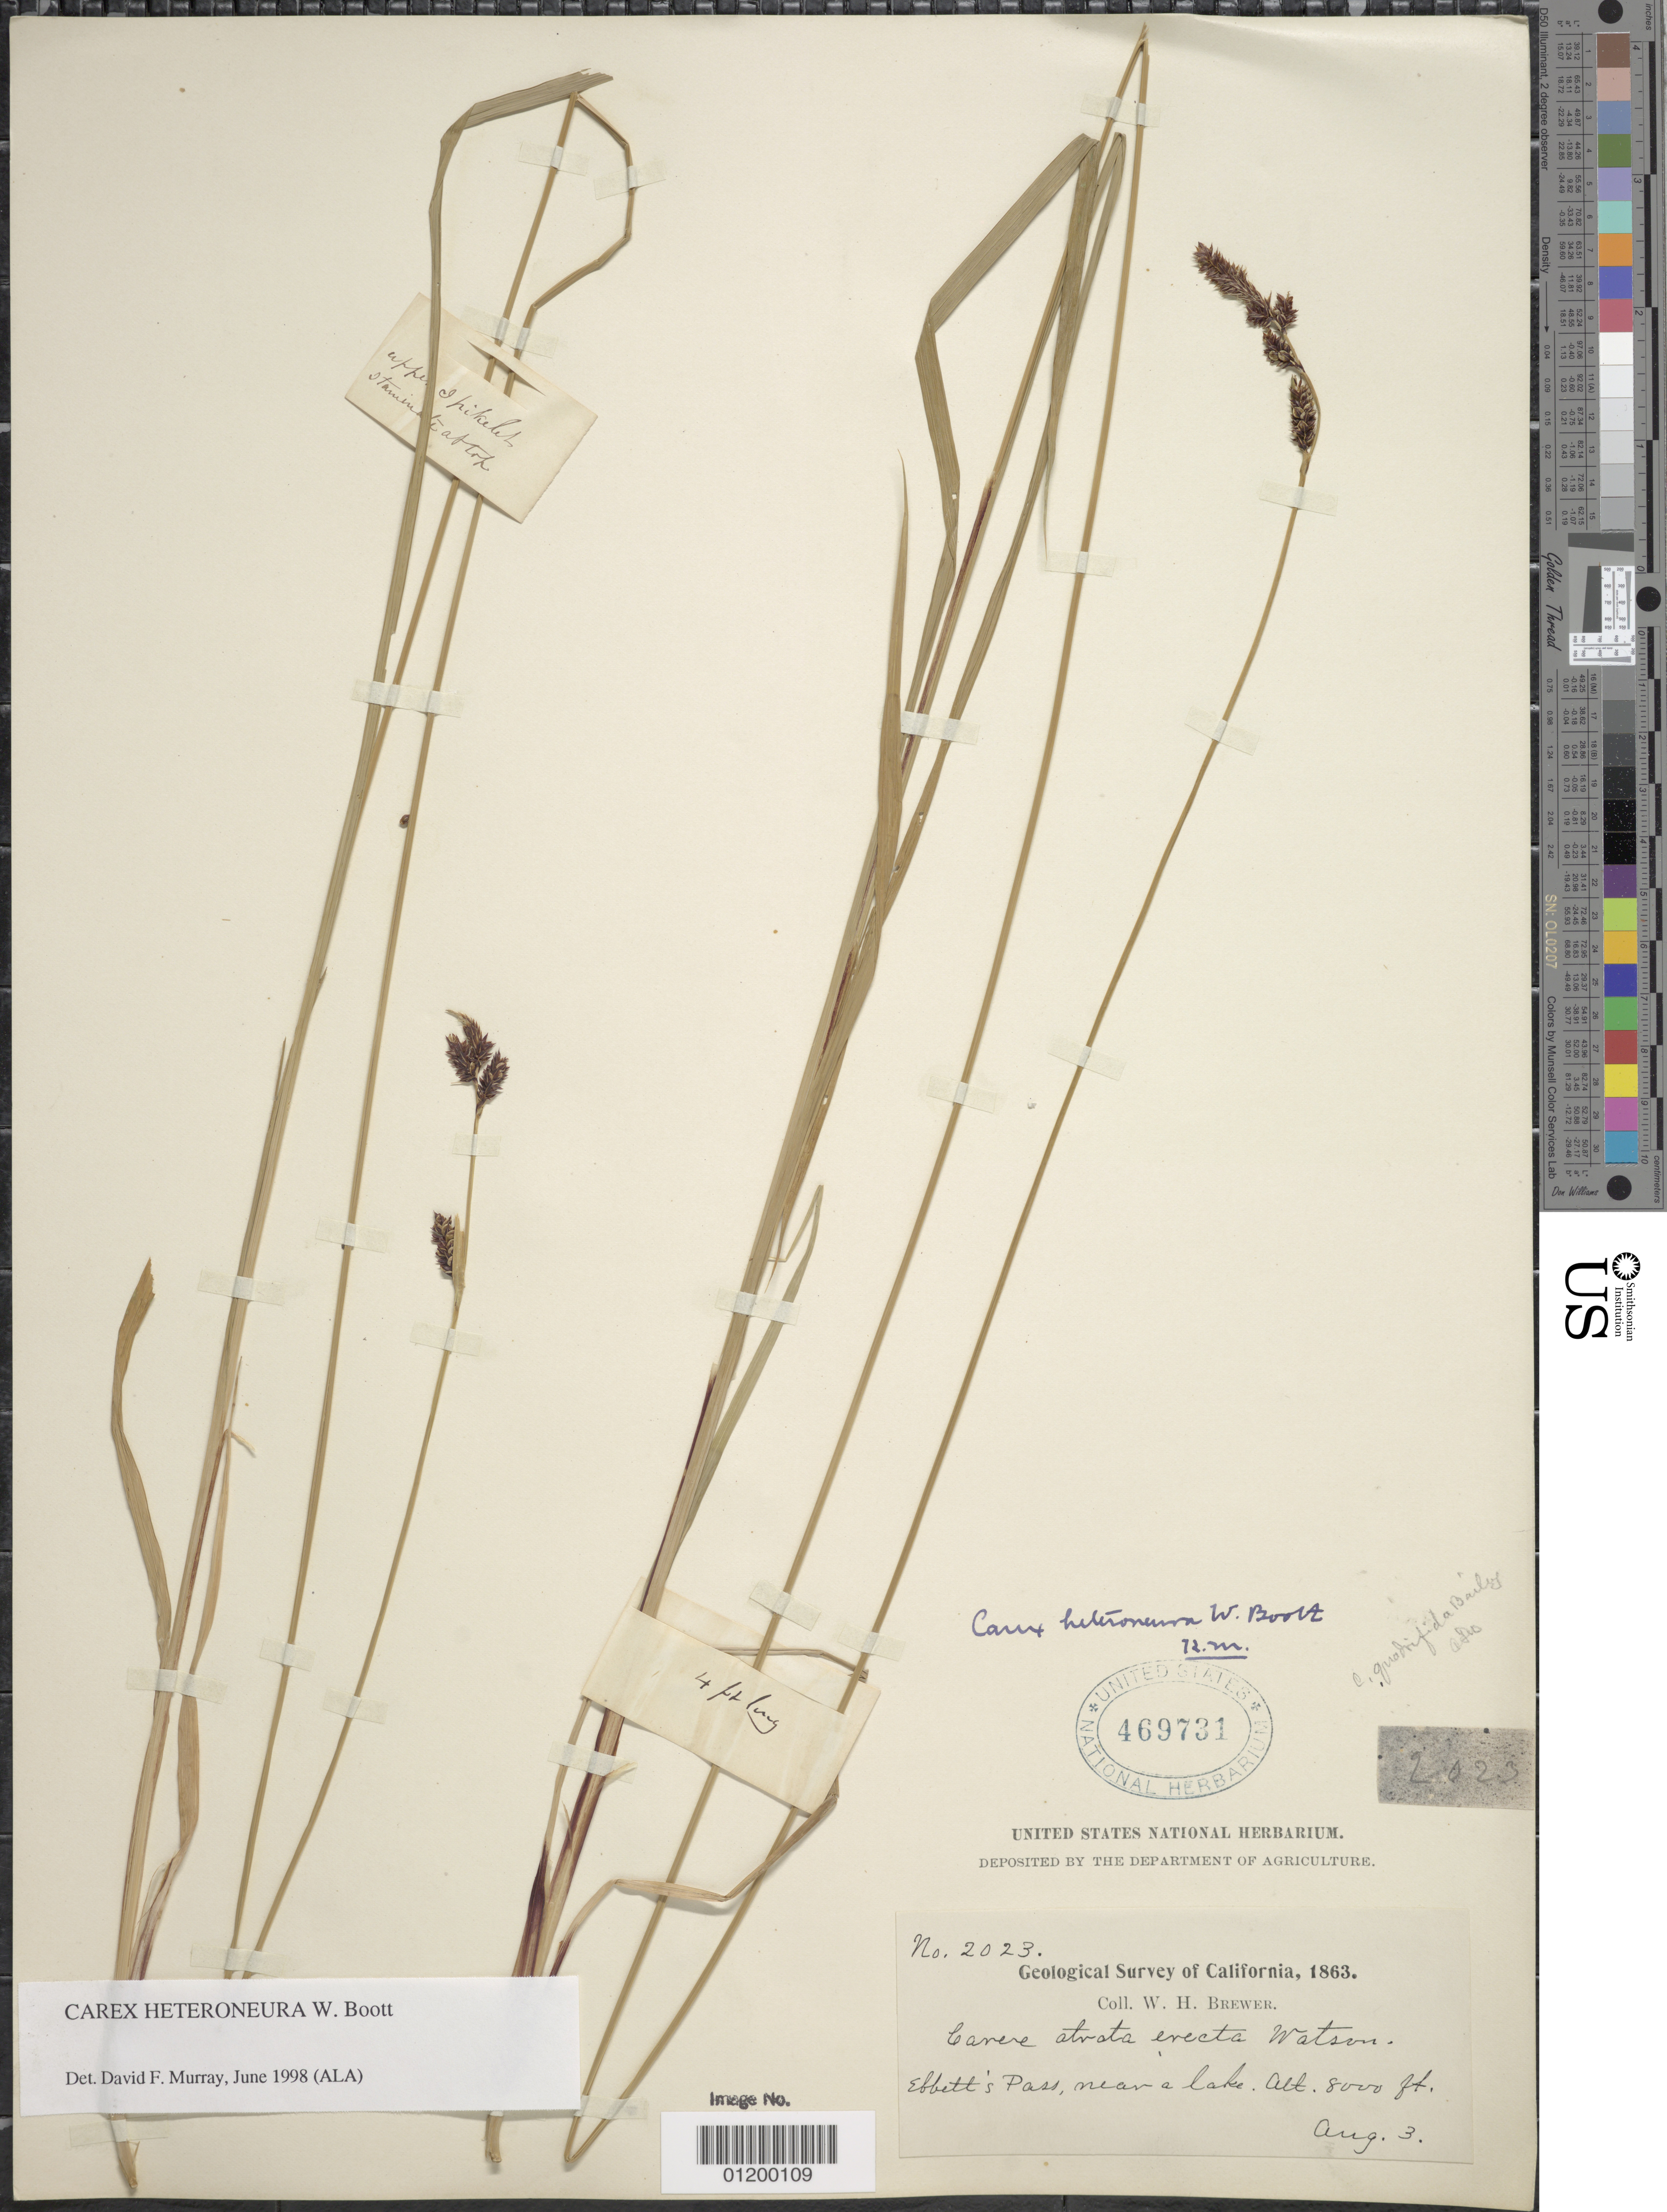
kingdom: Plantae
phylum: Tracheophyta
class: Liliopsida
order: Poales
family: Cyperaceae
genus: Carex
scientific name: Carex heteroneura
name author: S. Watson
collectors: W. H. Brewer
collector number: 2023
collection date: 1863-08-03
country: United States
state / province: California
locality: Ebbett's Pass.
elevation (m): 2438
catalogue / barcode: US 469731